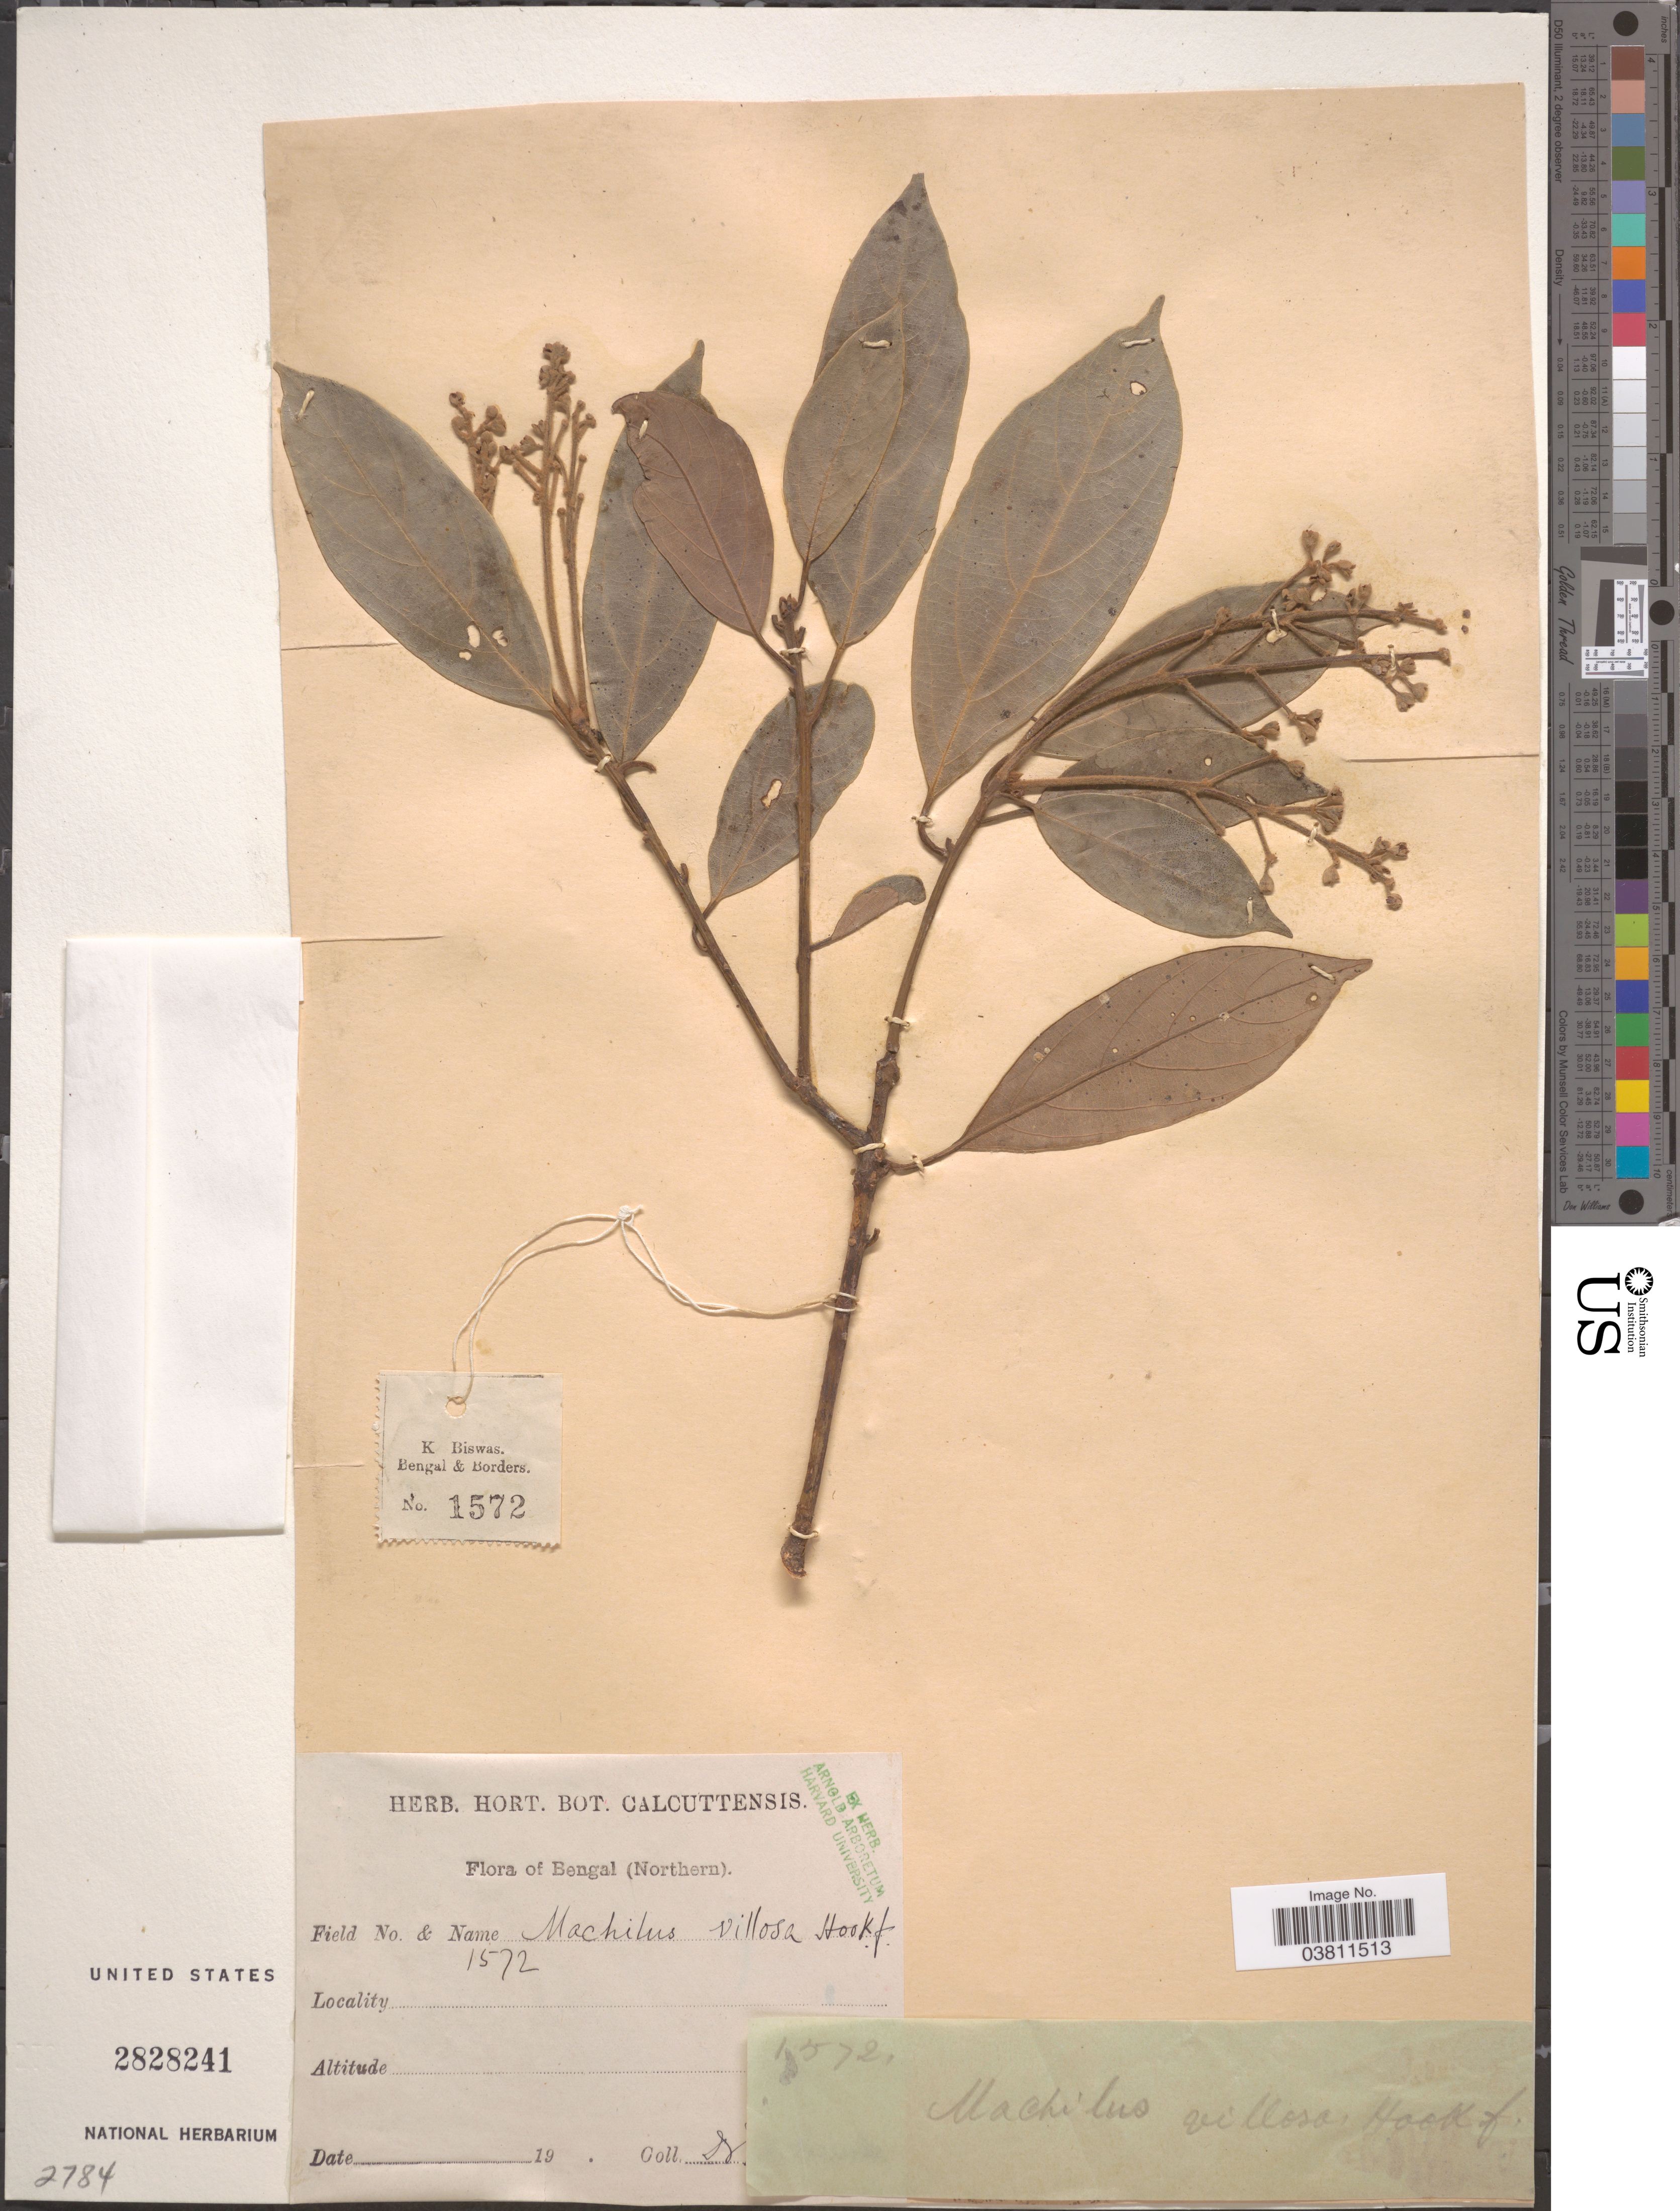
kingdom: Plantae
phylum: Tracheophyta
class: Magnoliopsida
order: Laurales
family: Lauraceae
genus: Persea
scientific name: Persea villosa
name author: (Roxb.) Kosterm.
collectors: ex. herb. Bot. Calcuttensis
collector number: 1572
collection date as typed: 19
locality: Bengal (Northern).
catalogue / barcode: US 2828241